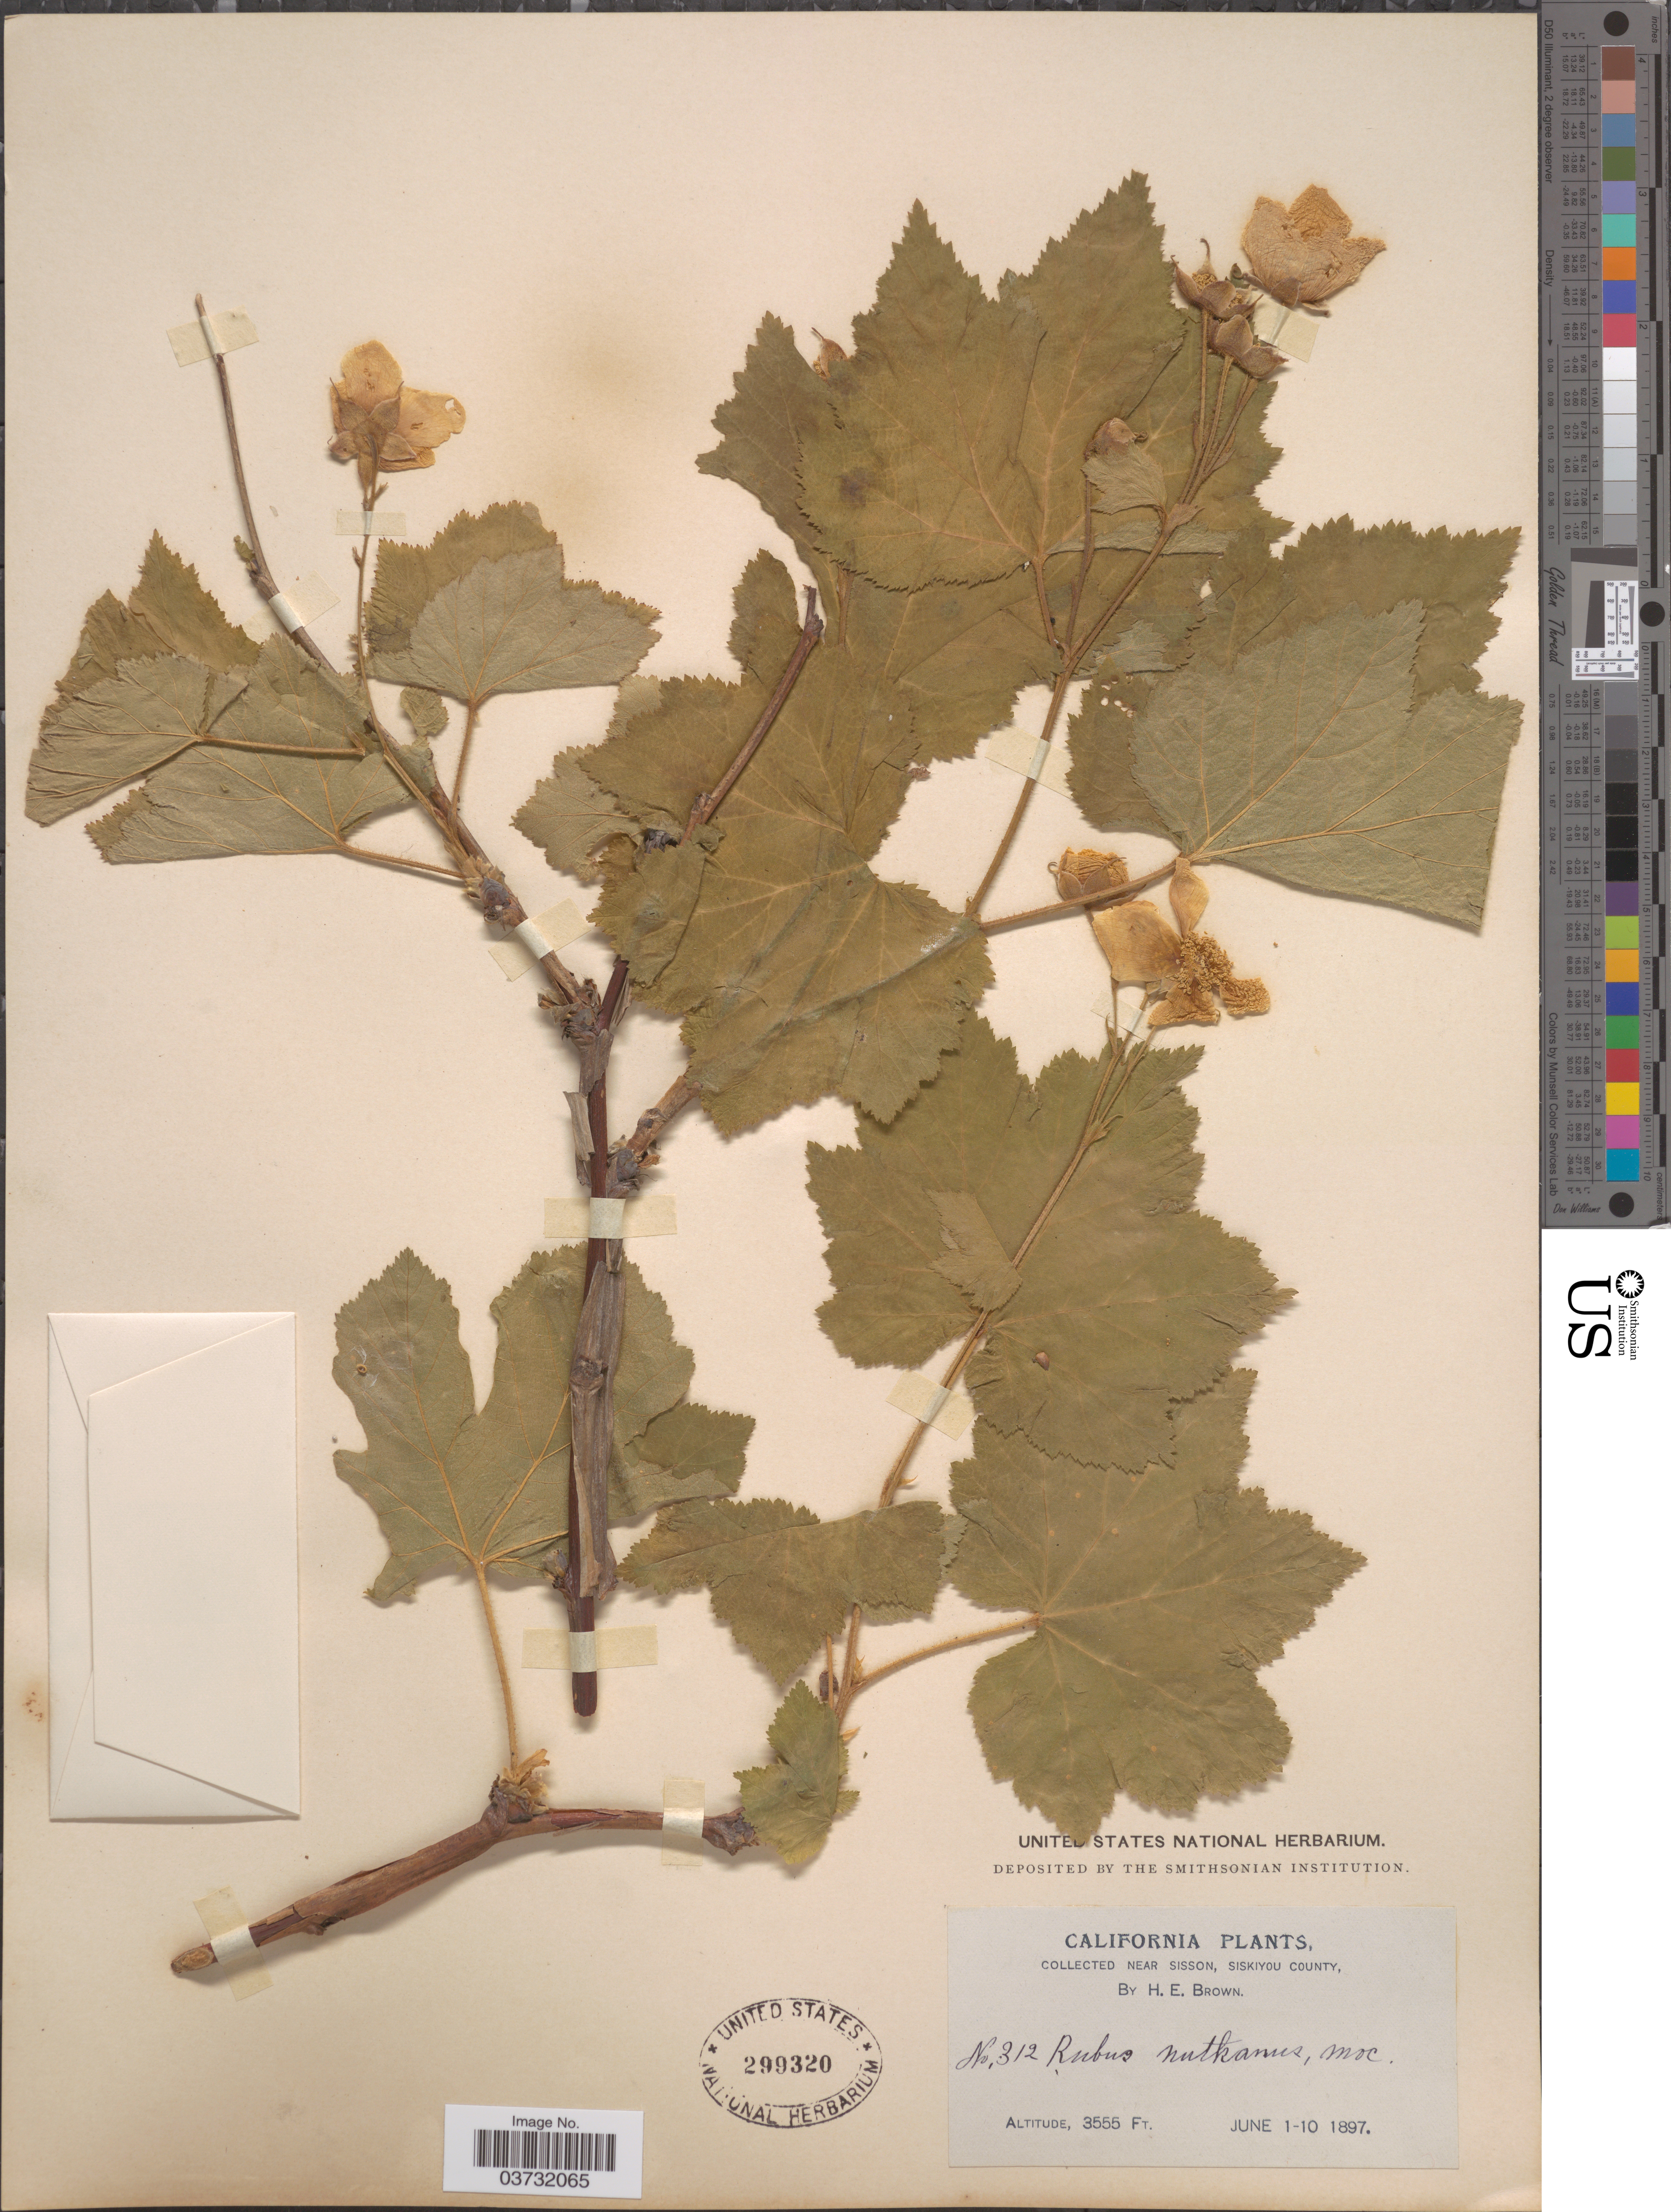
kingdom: Plantae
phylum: Tracheophyta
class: Magnoliopsida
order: Rosales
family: Rosaceae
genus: Rubus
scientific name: Rubus parviflorus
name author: Nutt.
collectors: H. E. Brown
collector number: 312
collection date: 1897-06-01/1897-06-10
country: United States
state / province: California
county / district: Siskiyou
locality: Near Sisson, Siskiyou County.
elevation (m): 1084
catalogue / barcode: US 299320